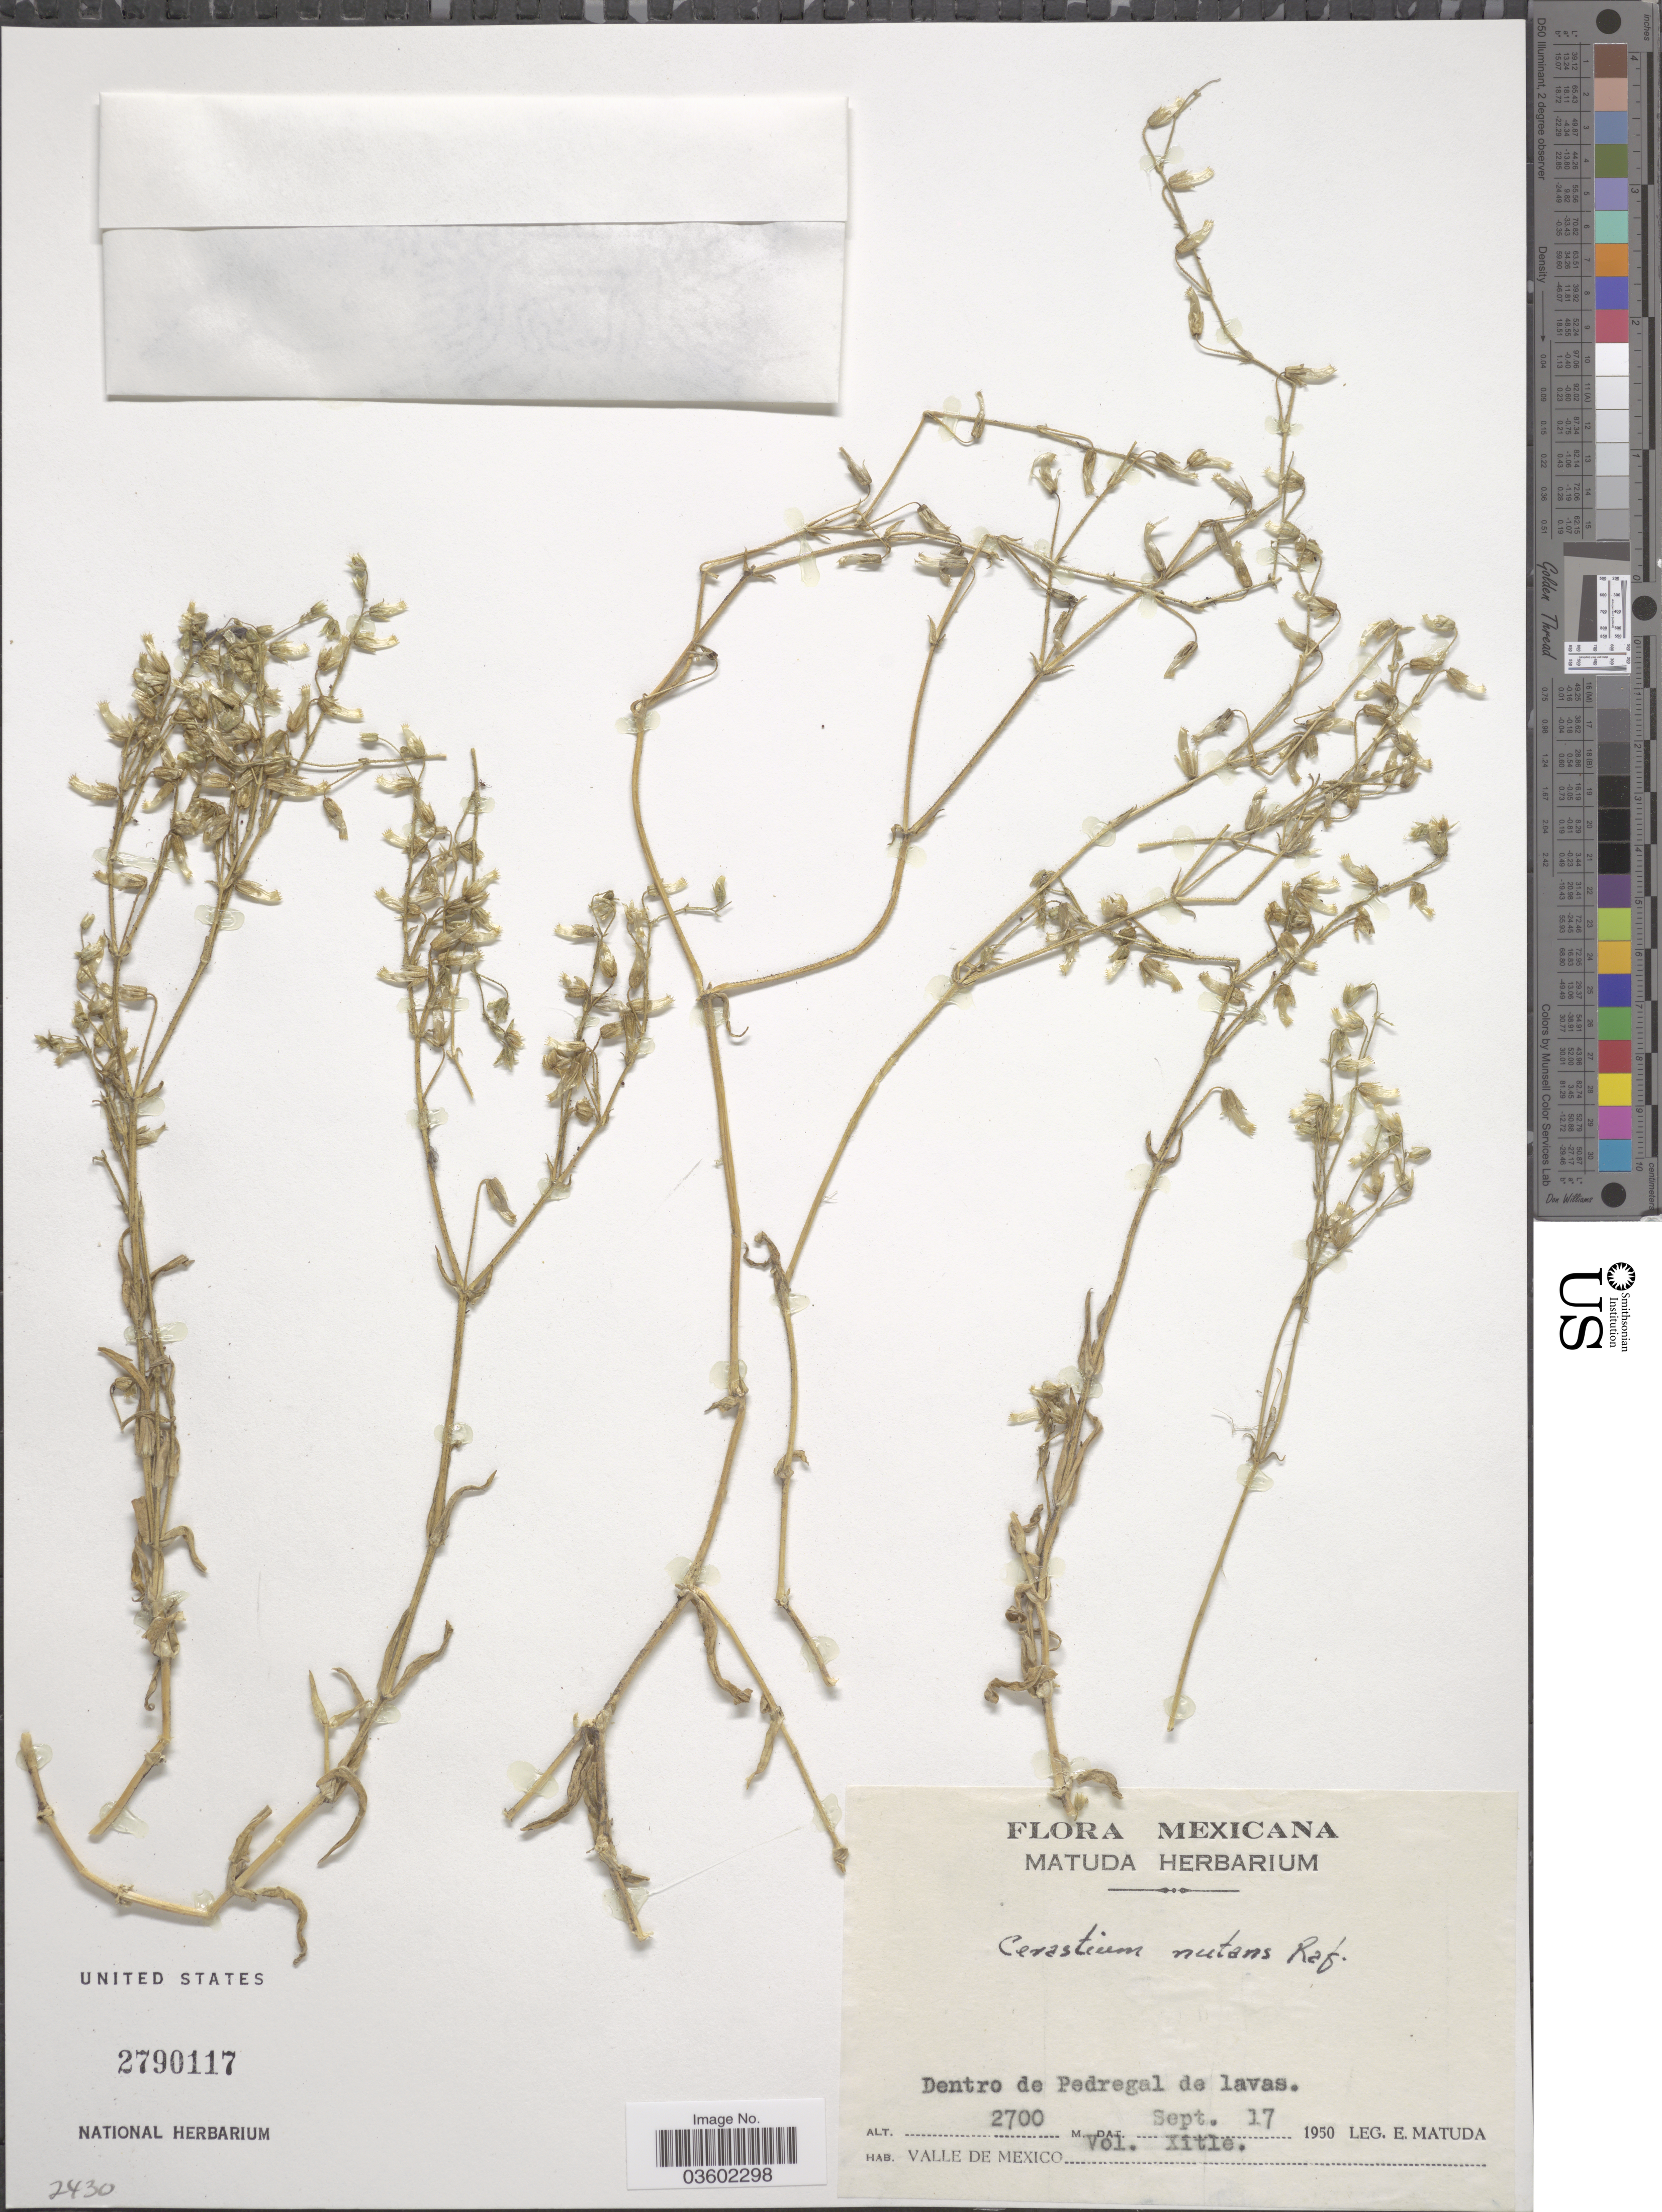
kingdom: Plantae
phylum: Tracheophyta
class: Magnoliopsida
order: Caryophyllales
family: Caryophyllaceae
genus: Cerastium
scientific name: Cerastium nutans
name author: Raf.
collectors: E. Matuda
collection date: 1950-09-17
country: Mexico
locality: Valle de Mexico Vol. Xitle.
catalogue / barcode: US 2790117